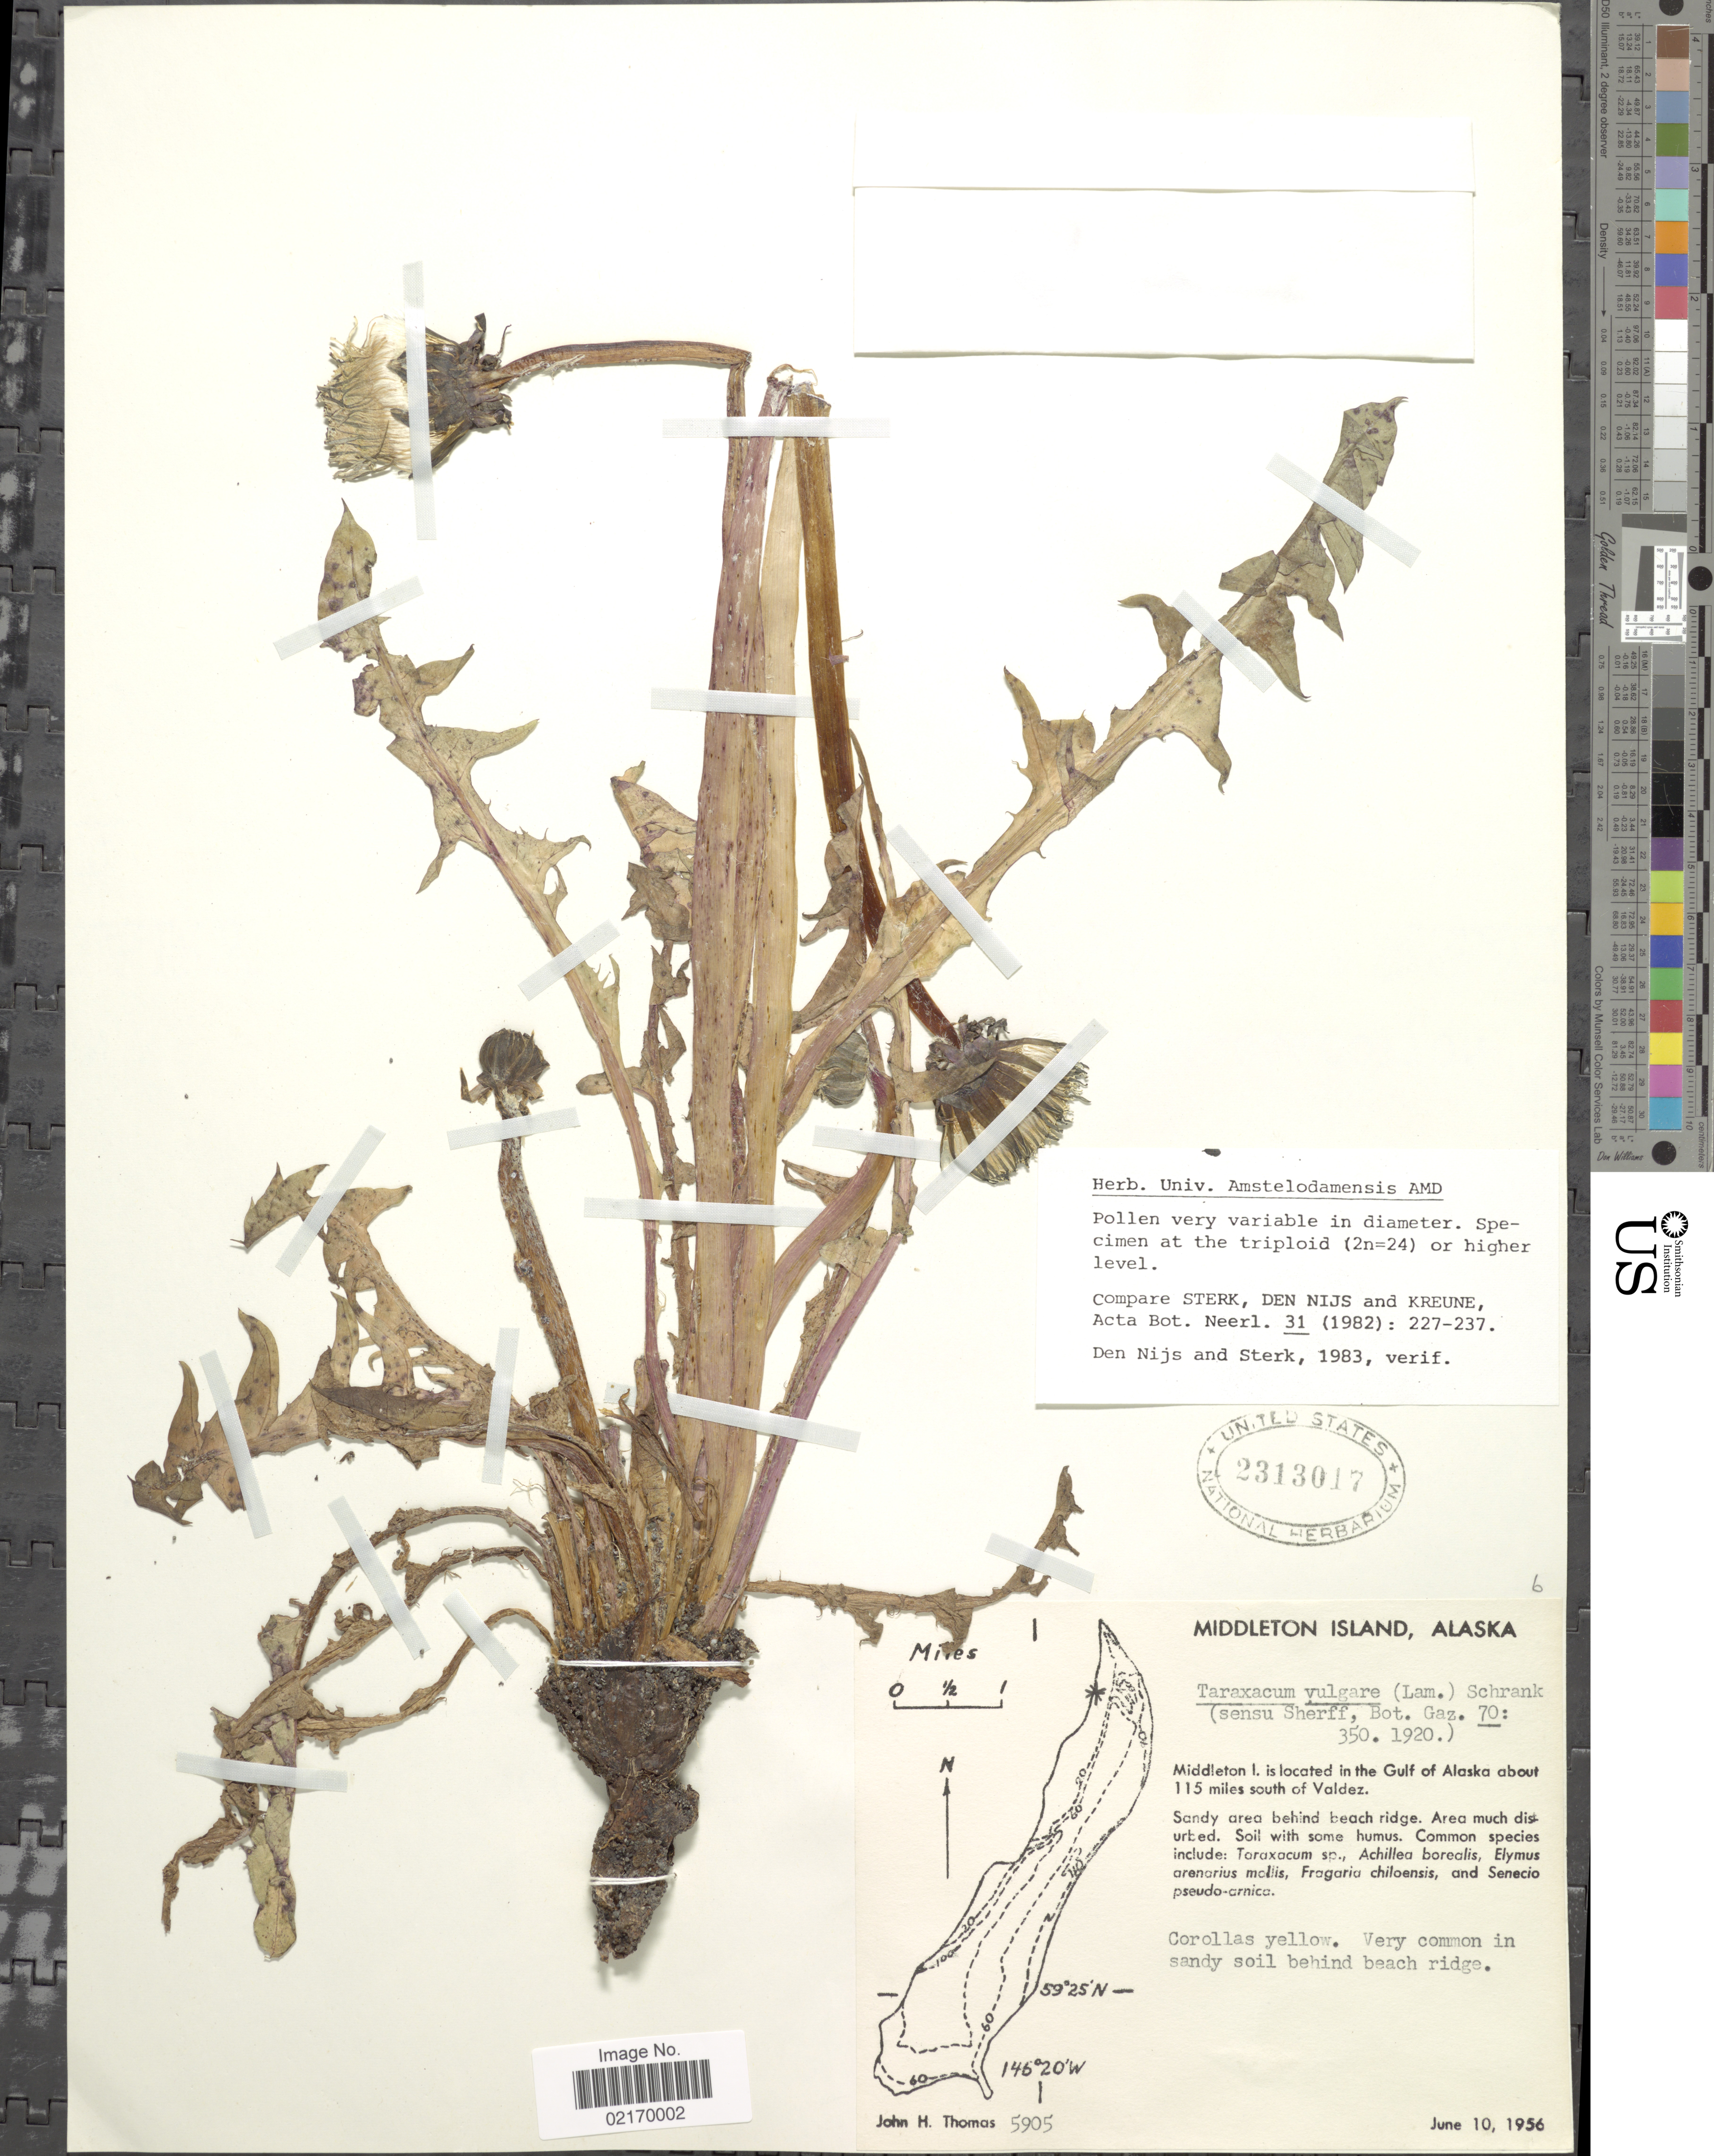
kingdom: Plantae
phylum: Tracheophyta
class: Magnoliopsida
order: Asterales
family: Asteraceae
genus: Taraxacum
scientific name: Taraxacum officinale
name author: G.H. Weber ex F.H. Wigg.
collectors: J. H. Thomas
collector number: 5905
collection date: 1956-06-10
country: United States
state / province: Alaska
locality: Middleton Island, is located in the Gulf of Alaska about 115 miles south of Valdez, sandy area behind beach ridge, very common in sandy soil behind beach ridge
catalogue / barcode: US 2313017